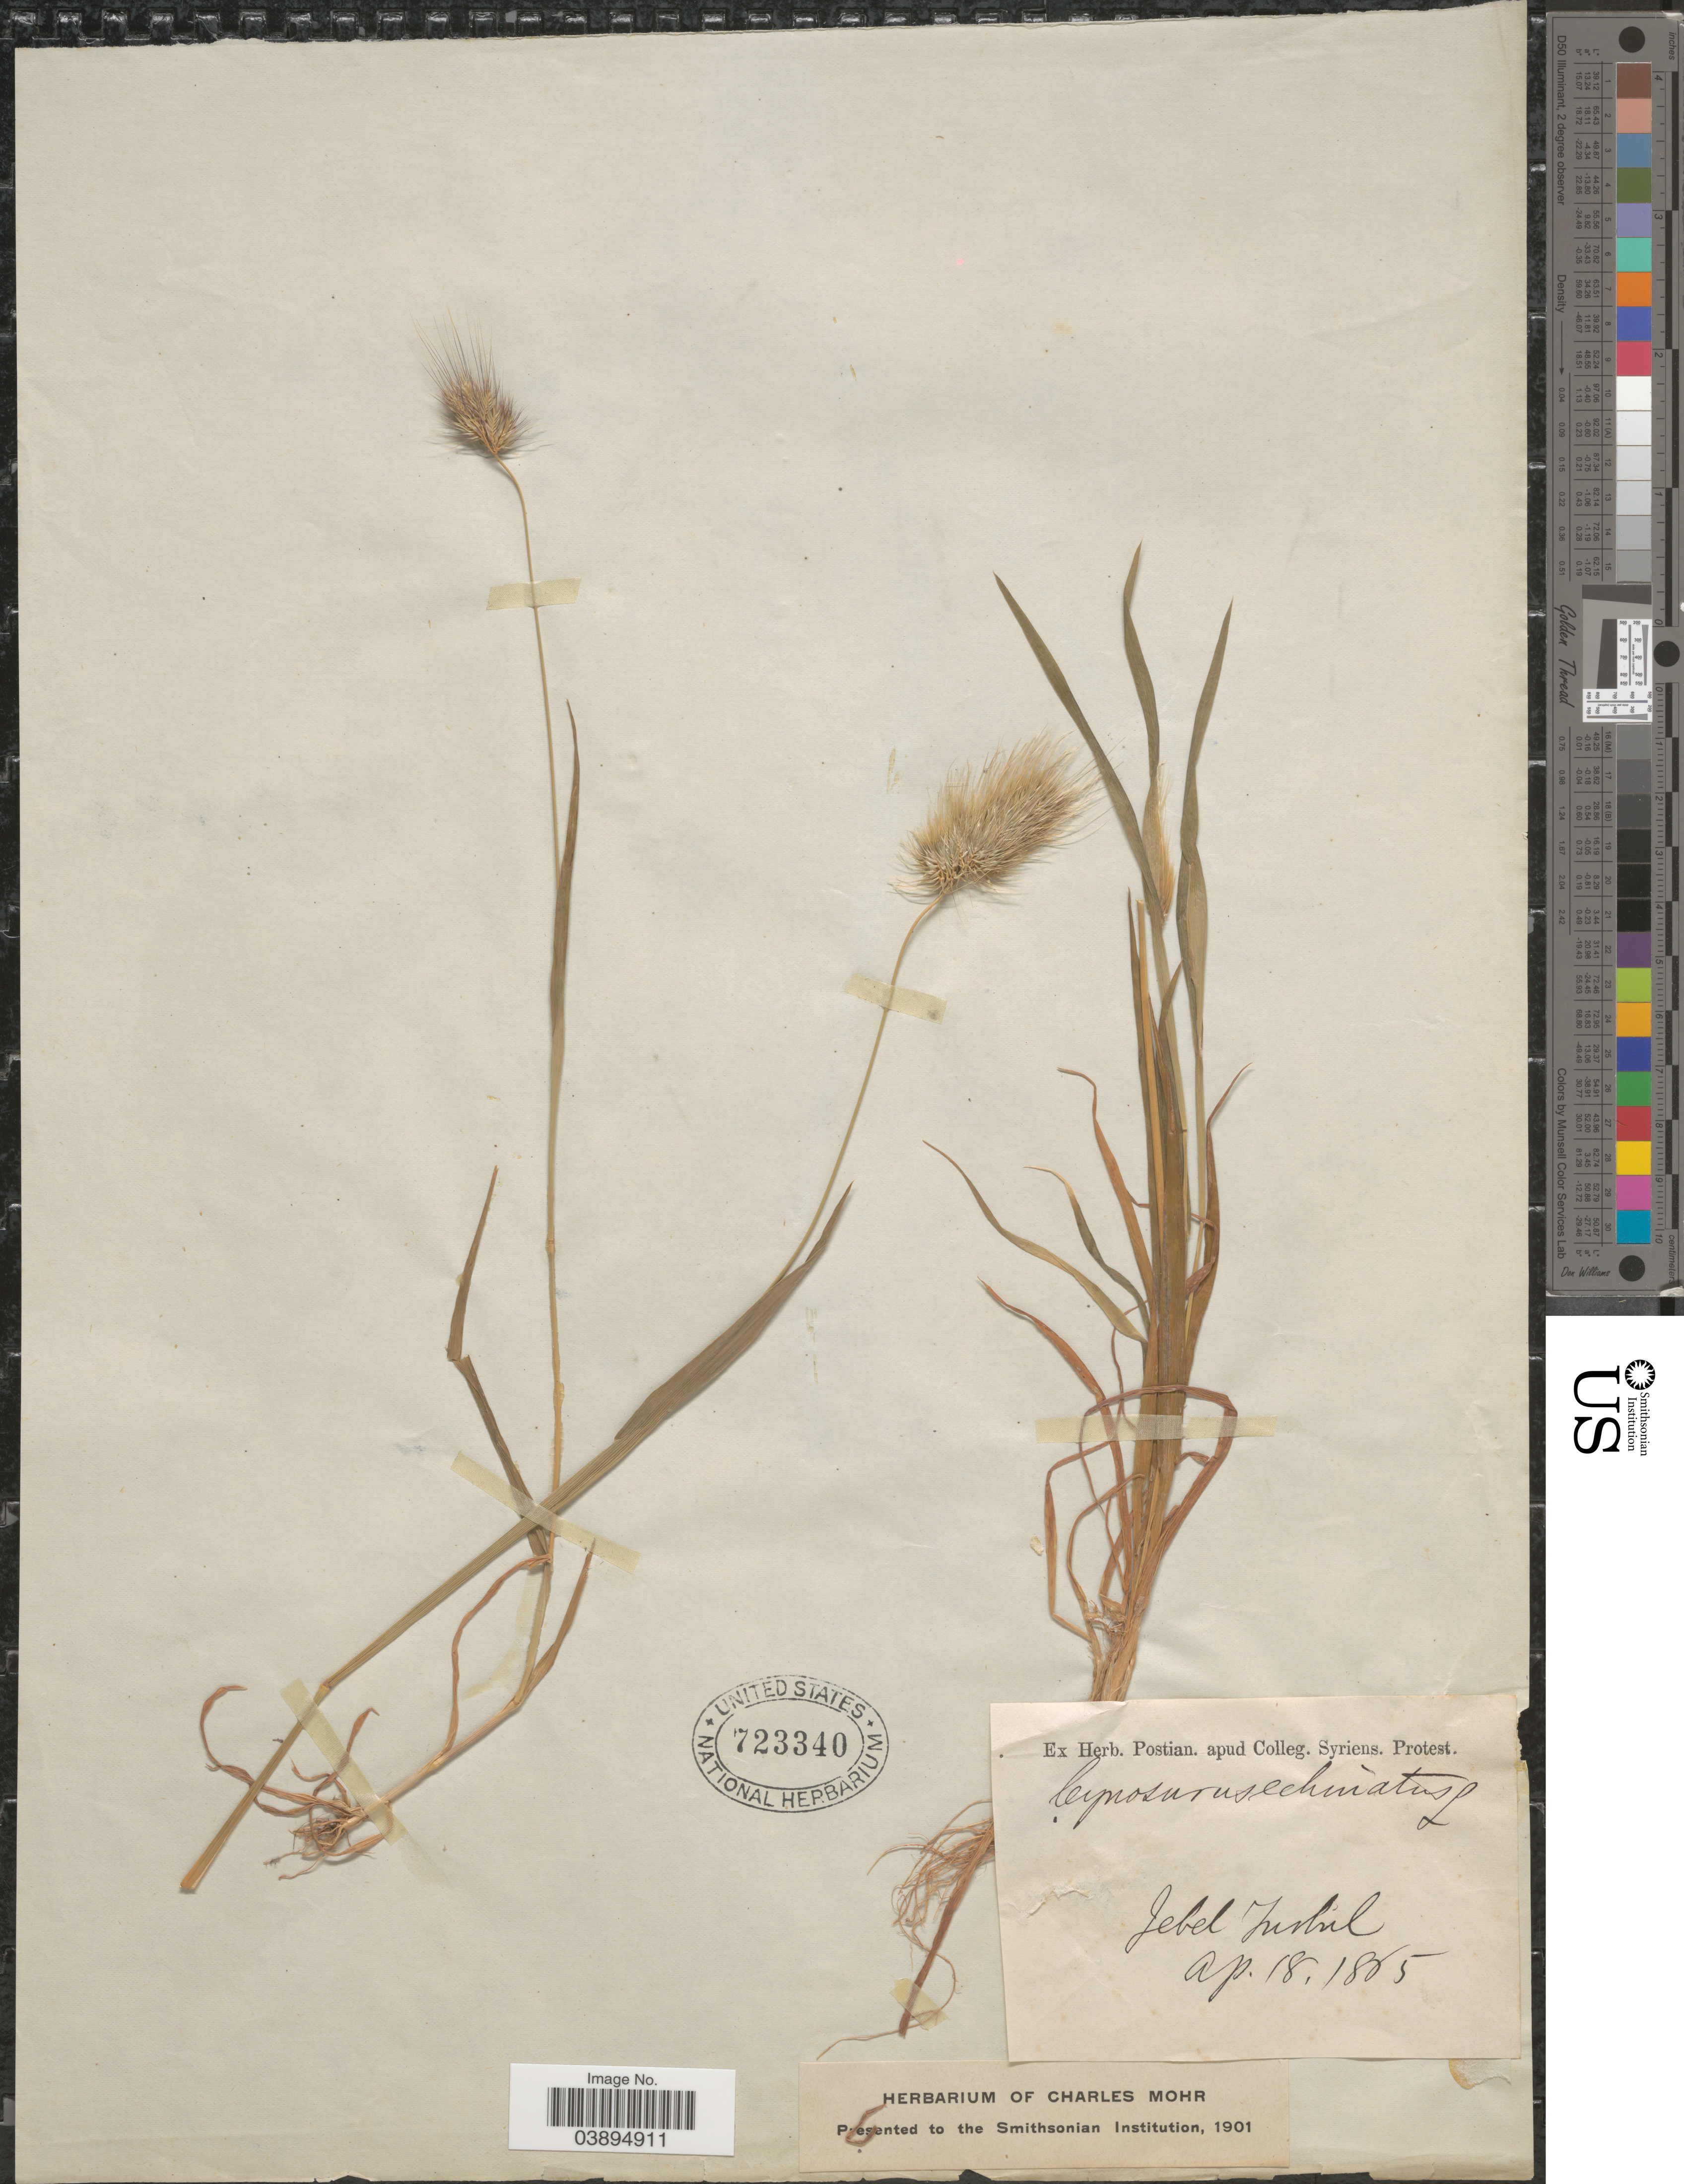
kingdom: Plantae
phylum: Tracheophyta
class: Liliopsida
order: Poales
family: Poaceae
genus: Cynosurus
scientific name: Cynosurus echinatus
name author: L.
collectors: ex herb. Postian. apud Colleg. Syriens. Protest. USE "Fannie P. A. Shepard" (10308853) AS PRIMARY COLLECTOR INSTEAD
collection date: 1865-04-18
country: Syria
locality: Jebel Turhil.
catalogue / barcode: US 723340